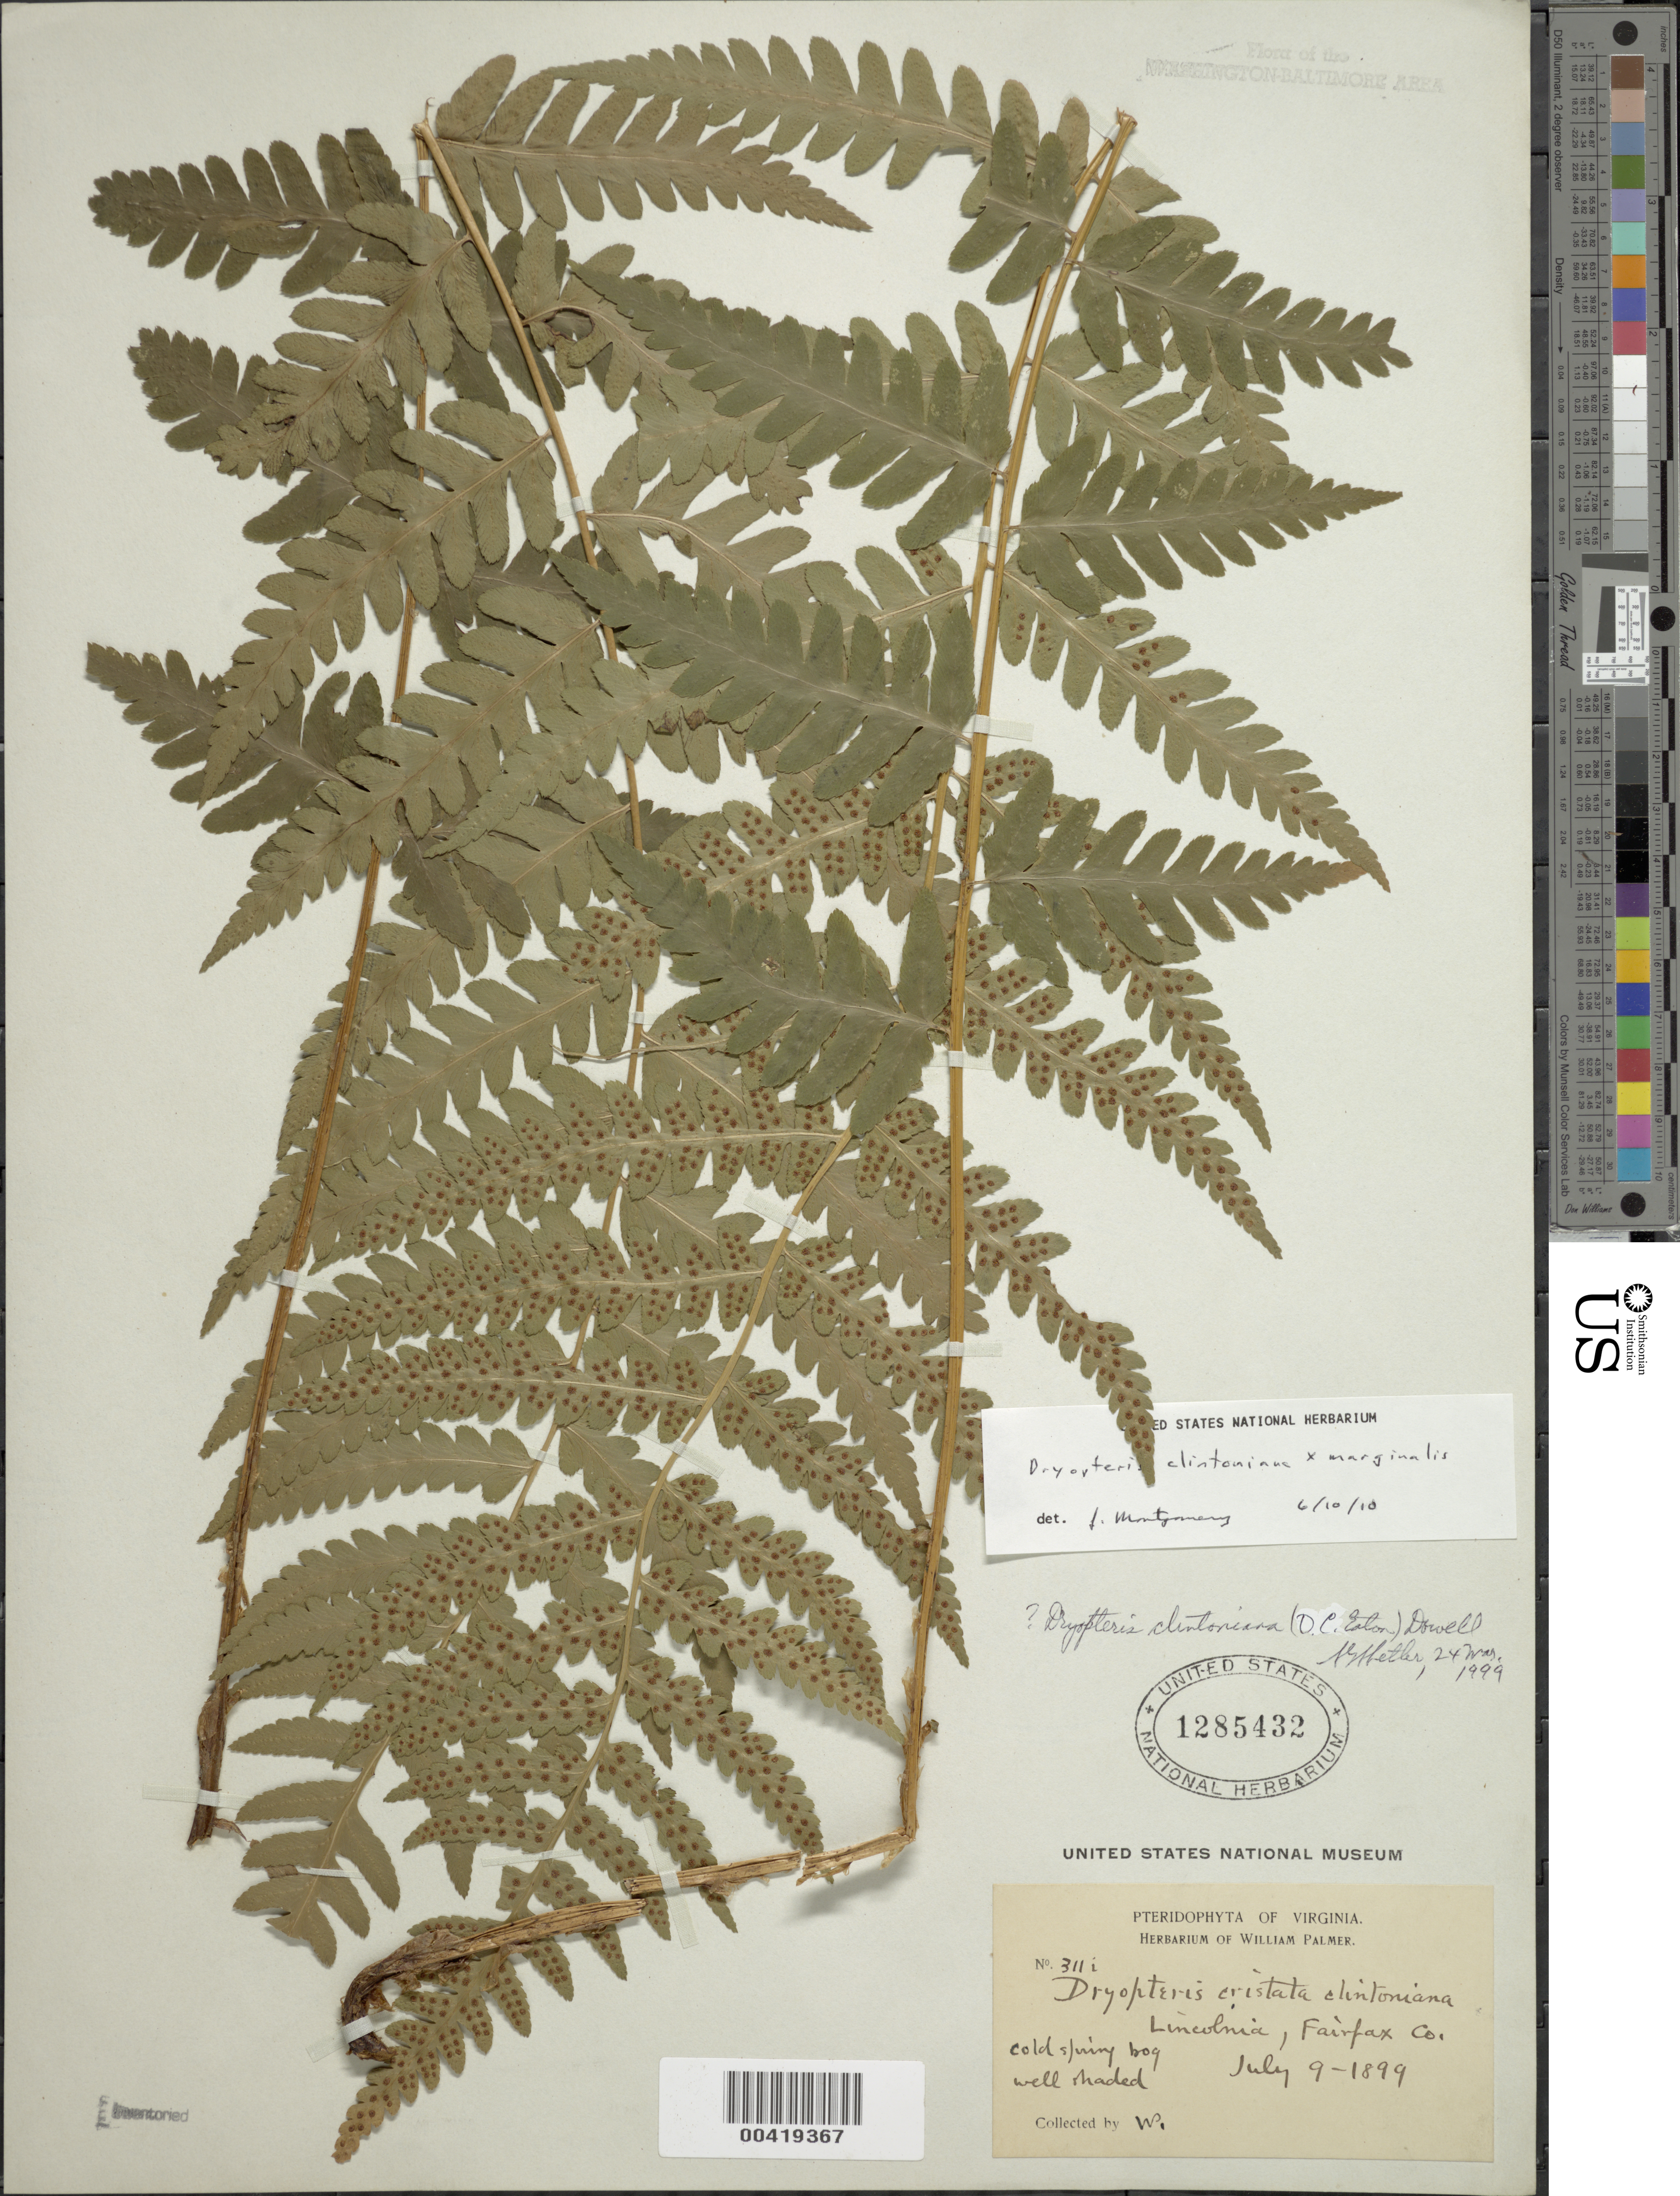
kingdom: Plantae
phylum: Tracheophyta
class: Polypodiopsida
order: Polypodiales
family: Dryopteridaceae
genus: Dryopteris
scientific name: Dryopteris clintoniana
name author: (D.C. Eaton) Dowell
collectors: W. Palmer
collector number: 311I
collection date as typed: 09 Jul 1899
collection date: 1899-07-09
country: United States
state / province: Virginia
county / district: Fairfax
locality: Lincolnia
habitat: Cold spring bog well shaded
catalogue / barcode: US 1285432